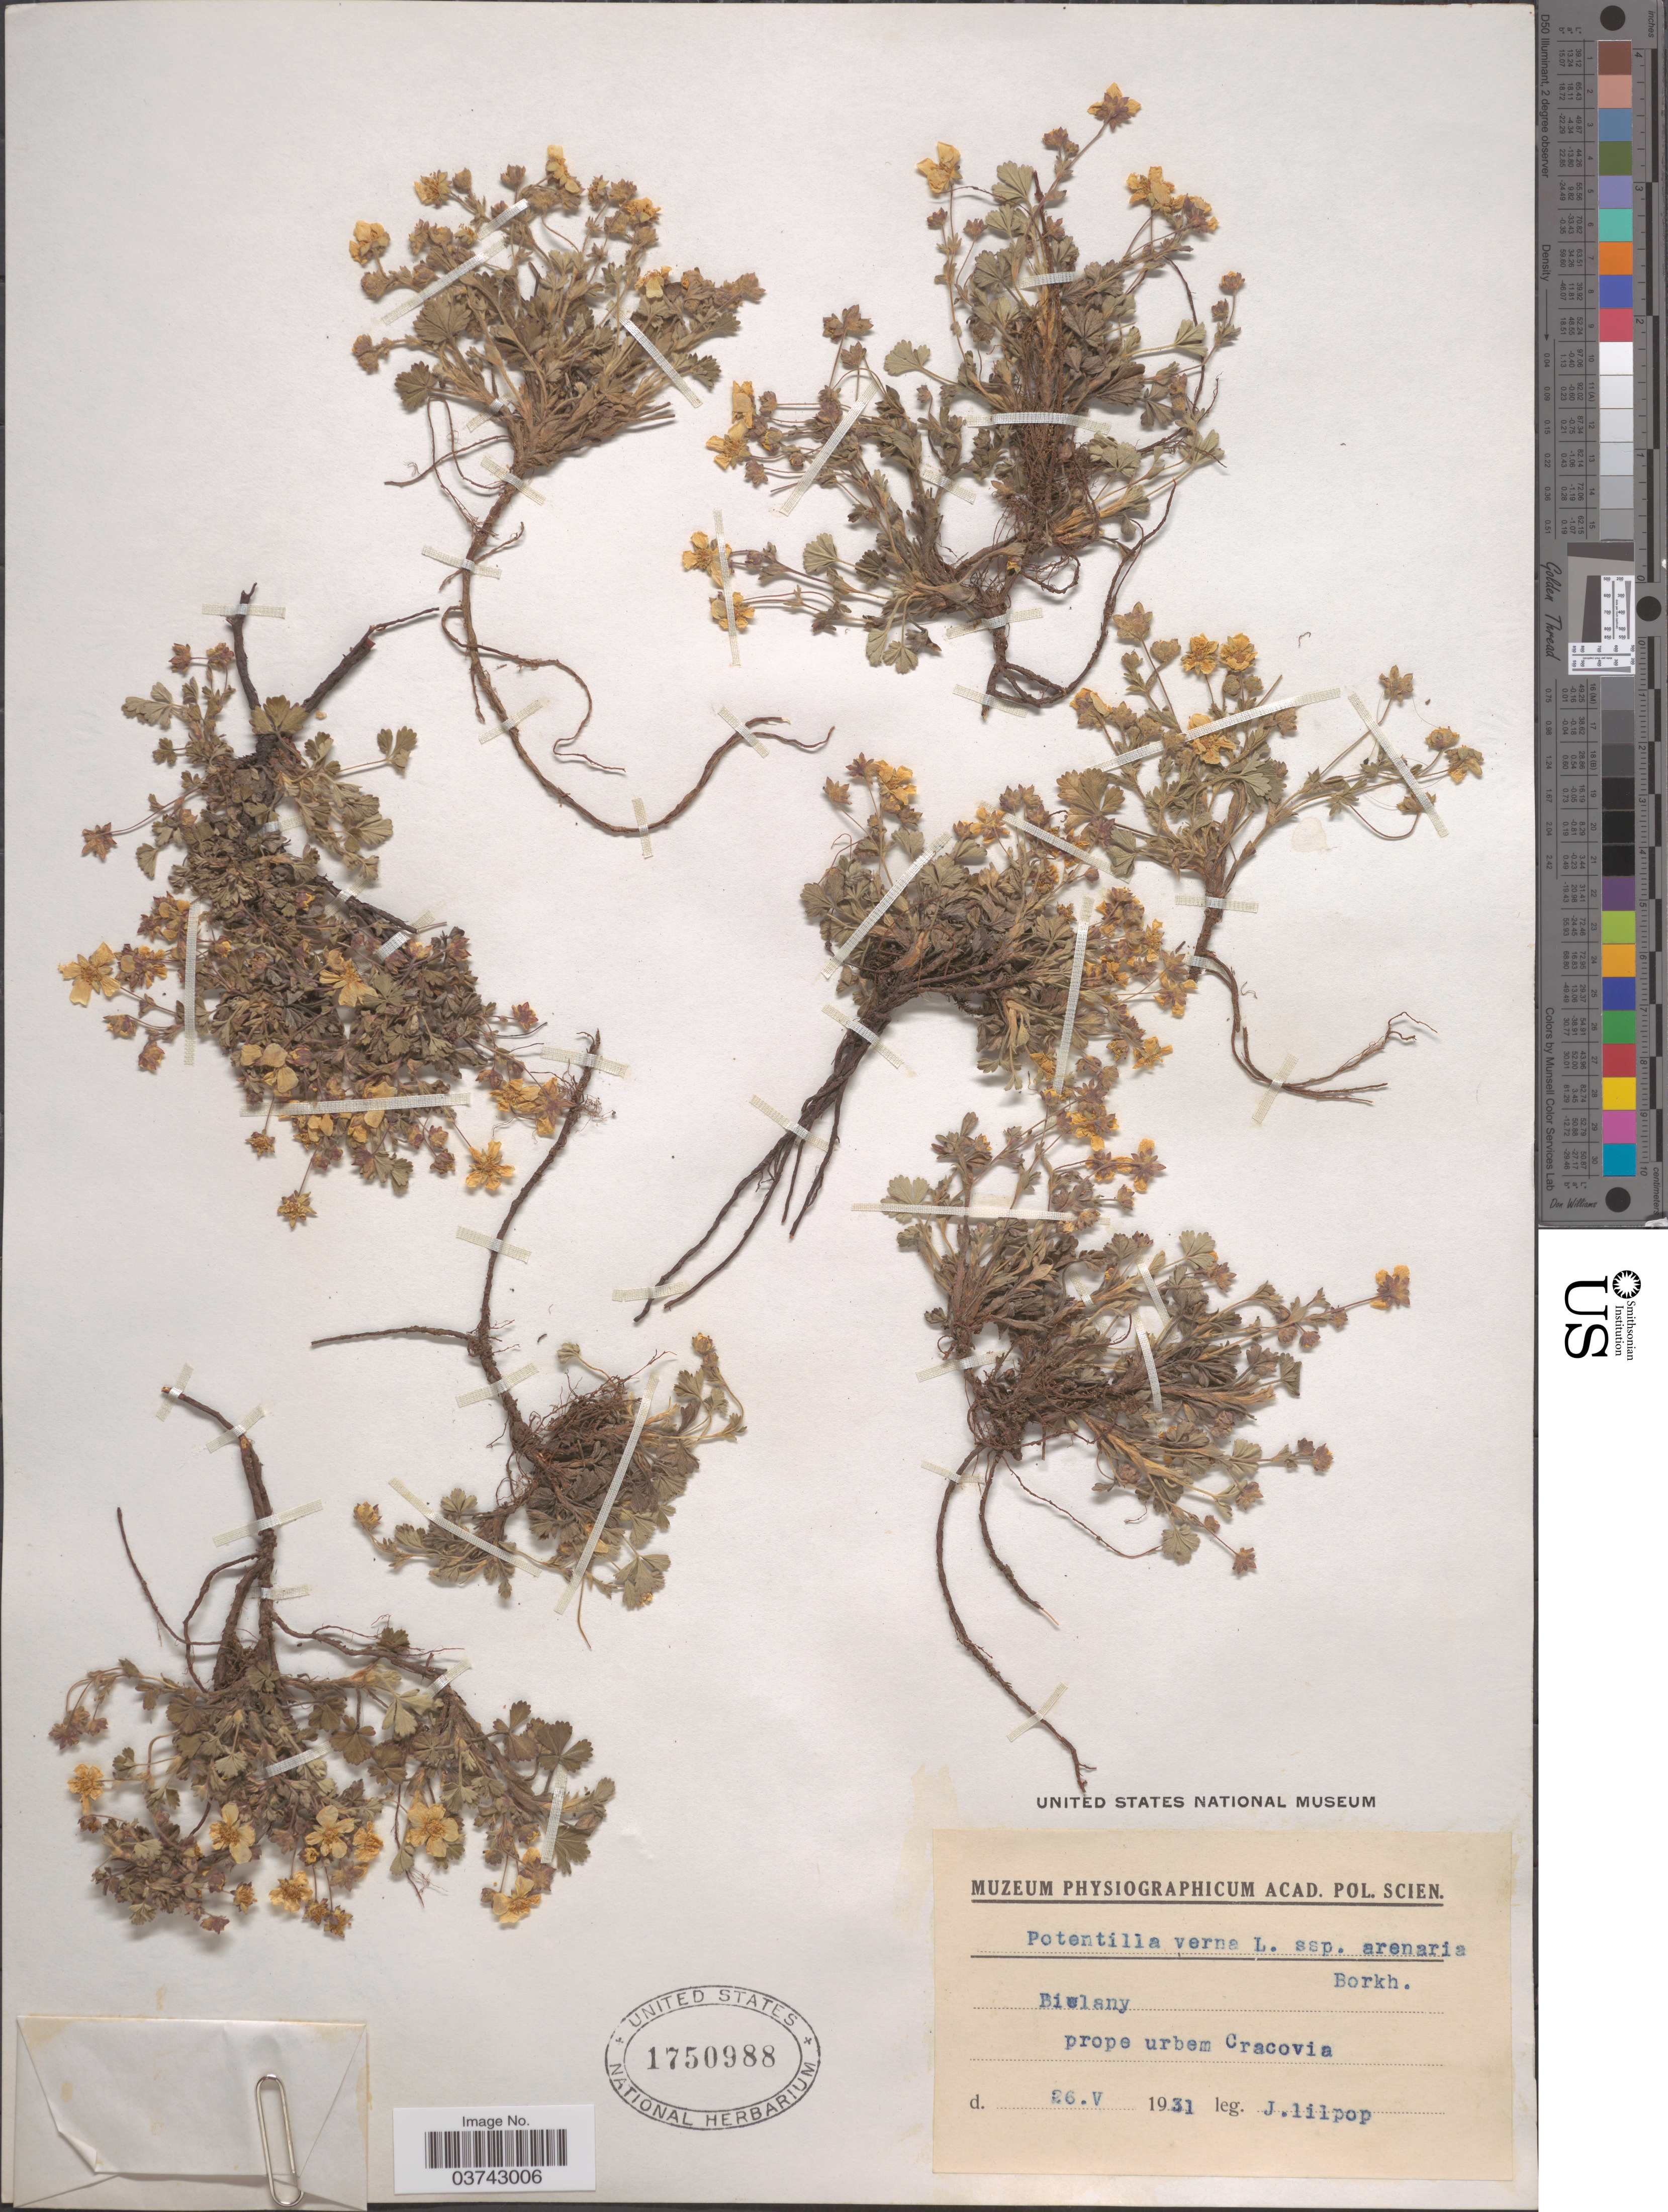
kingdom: Plantae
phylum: Tracheophyta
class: Magnoliopsida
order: Rosales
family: Rosaceae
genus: Potentilla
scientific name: Potentilla verna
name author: L.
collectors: J. Lilpop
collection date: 1931-05-26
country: Poland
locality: Bielany prope urbem Cracovia.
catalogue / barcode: US 1750988